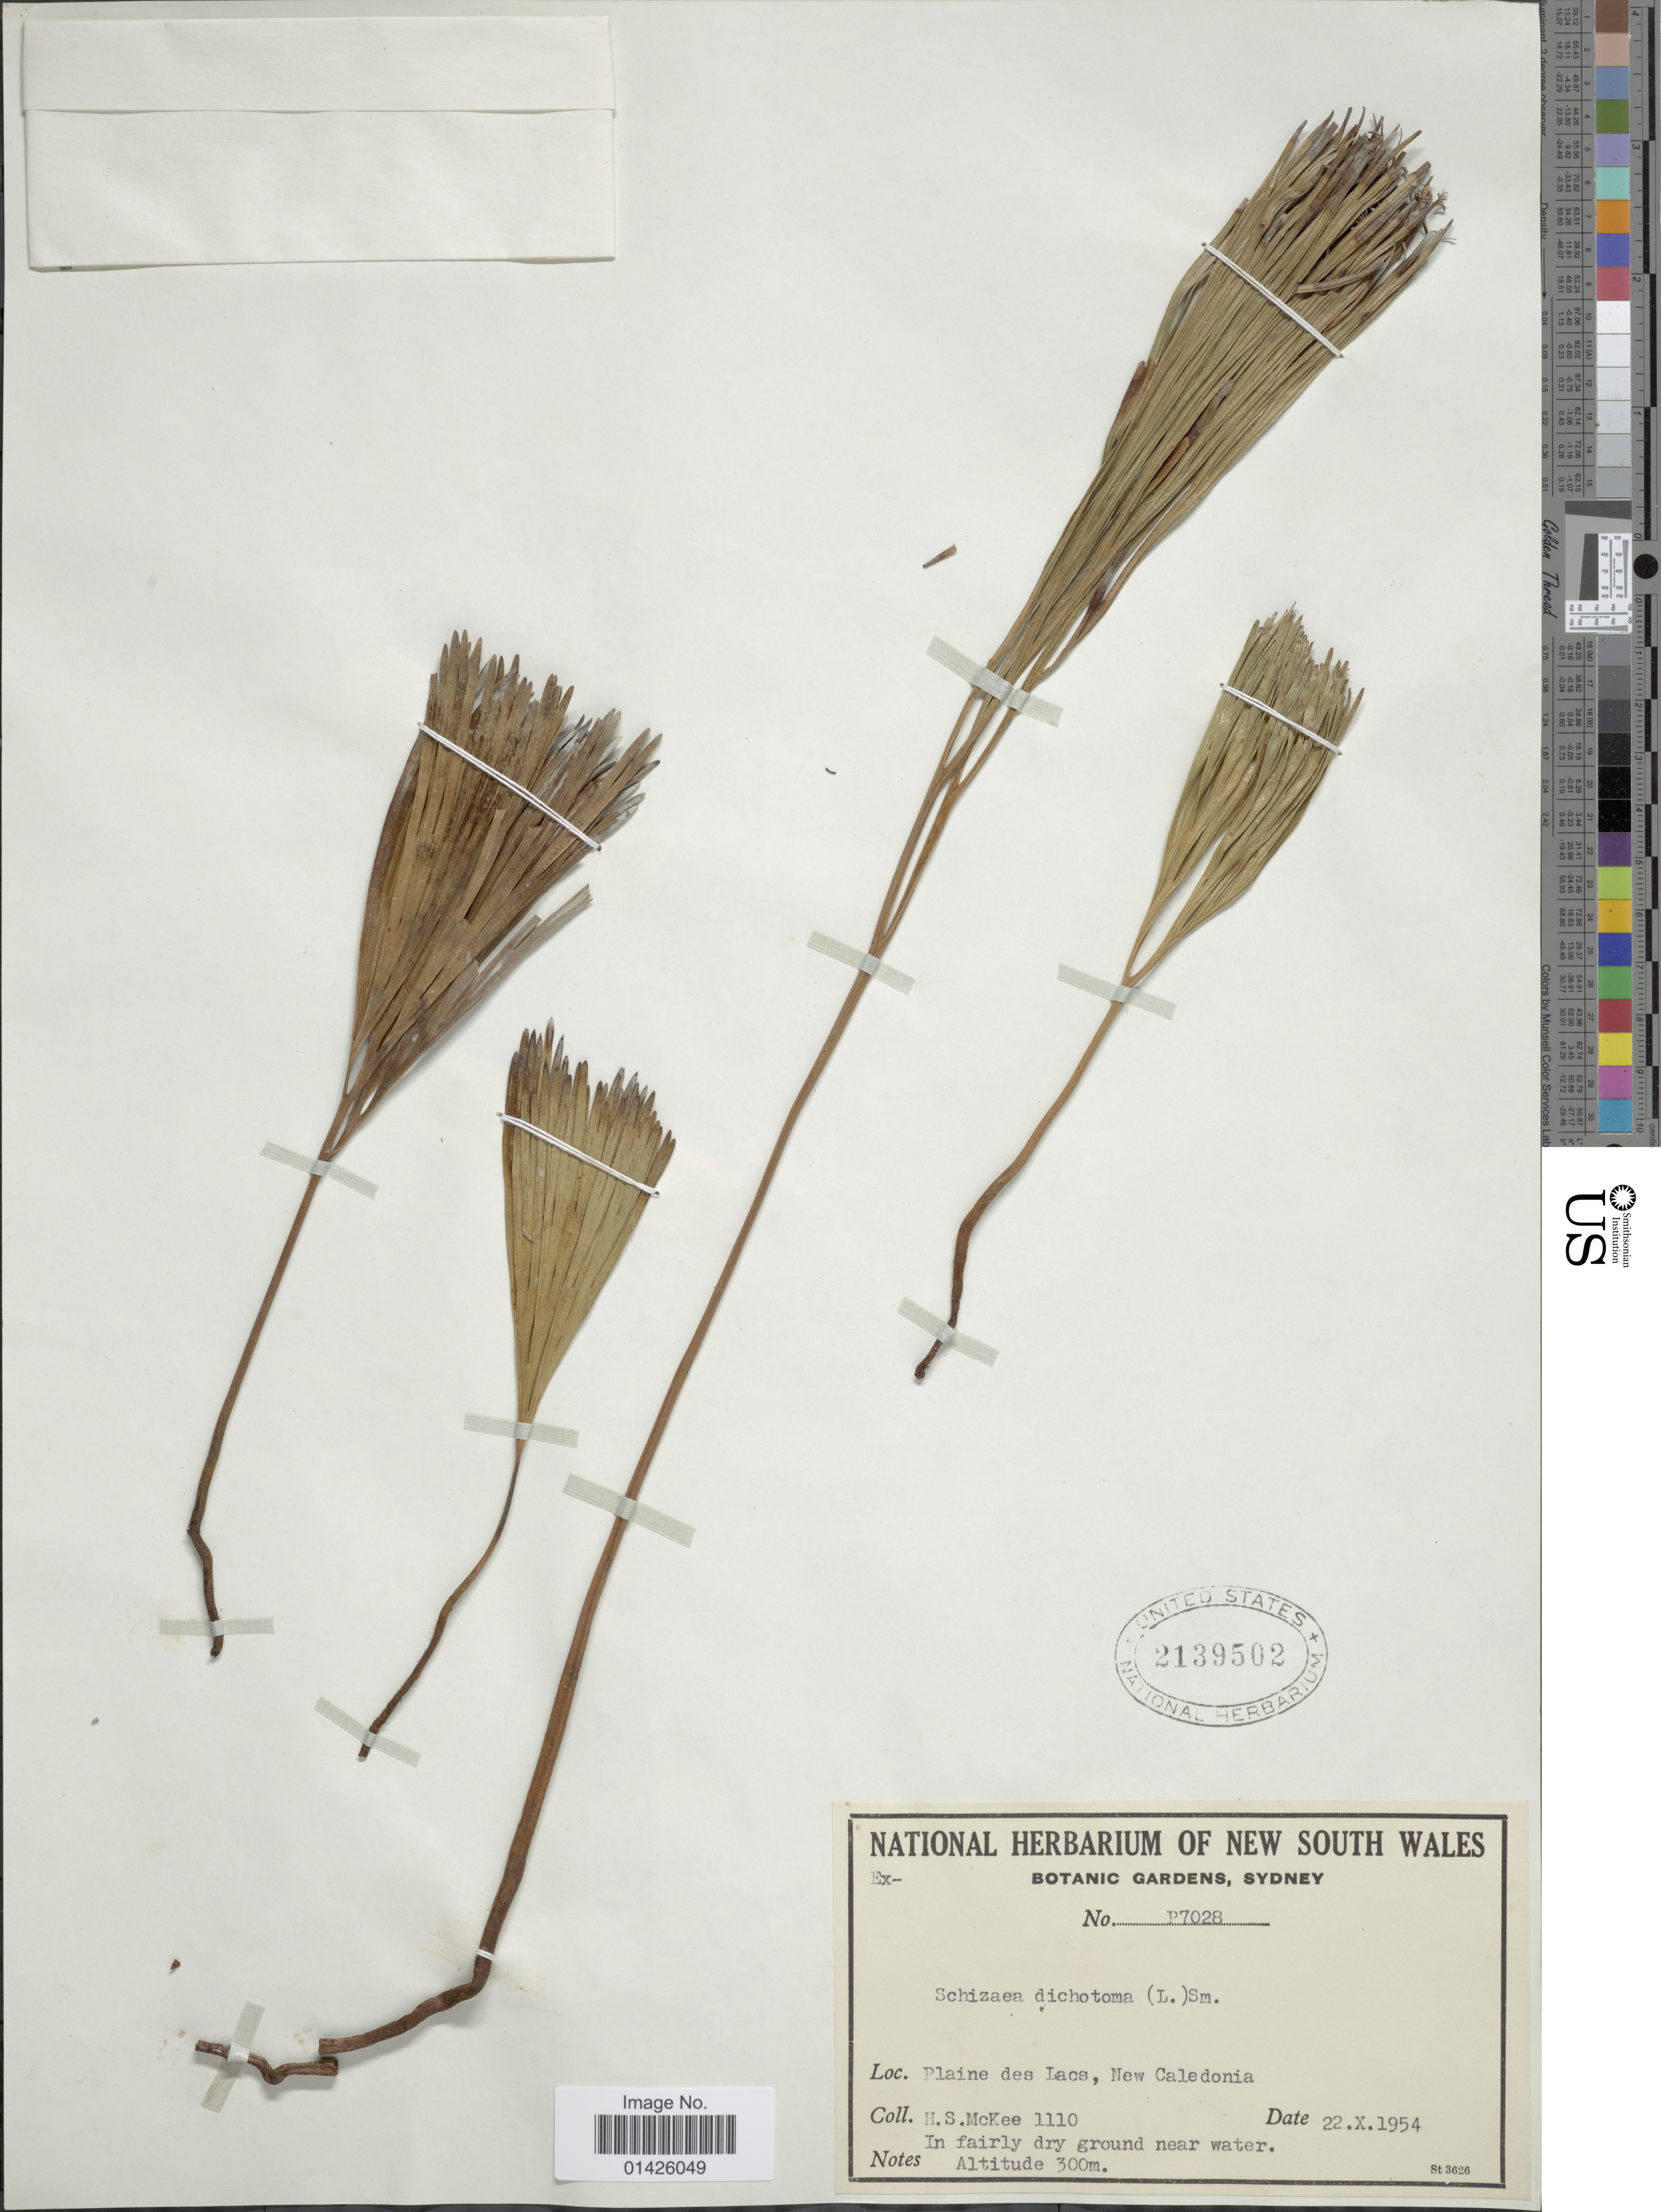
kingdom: Plantae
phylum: Tracheophyta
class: Polypodiopsida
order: Schizaeales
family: Schizaeaceae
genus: Schizaea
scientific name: Schizaea dichotoma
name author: (L.) J. Sm.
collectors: H. S. McKee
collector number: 1110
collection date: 1954-10-22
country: New Caledonia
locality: Plaine des Lacs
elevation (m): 300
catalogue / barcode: US 2139502